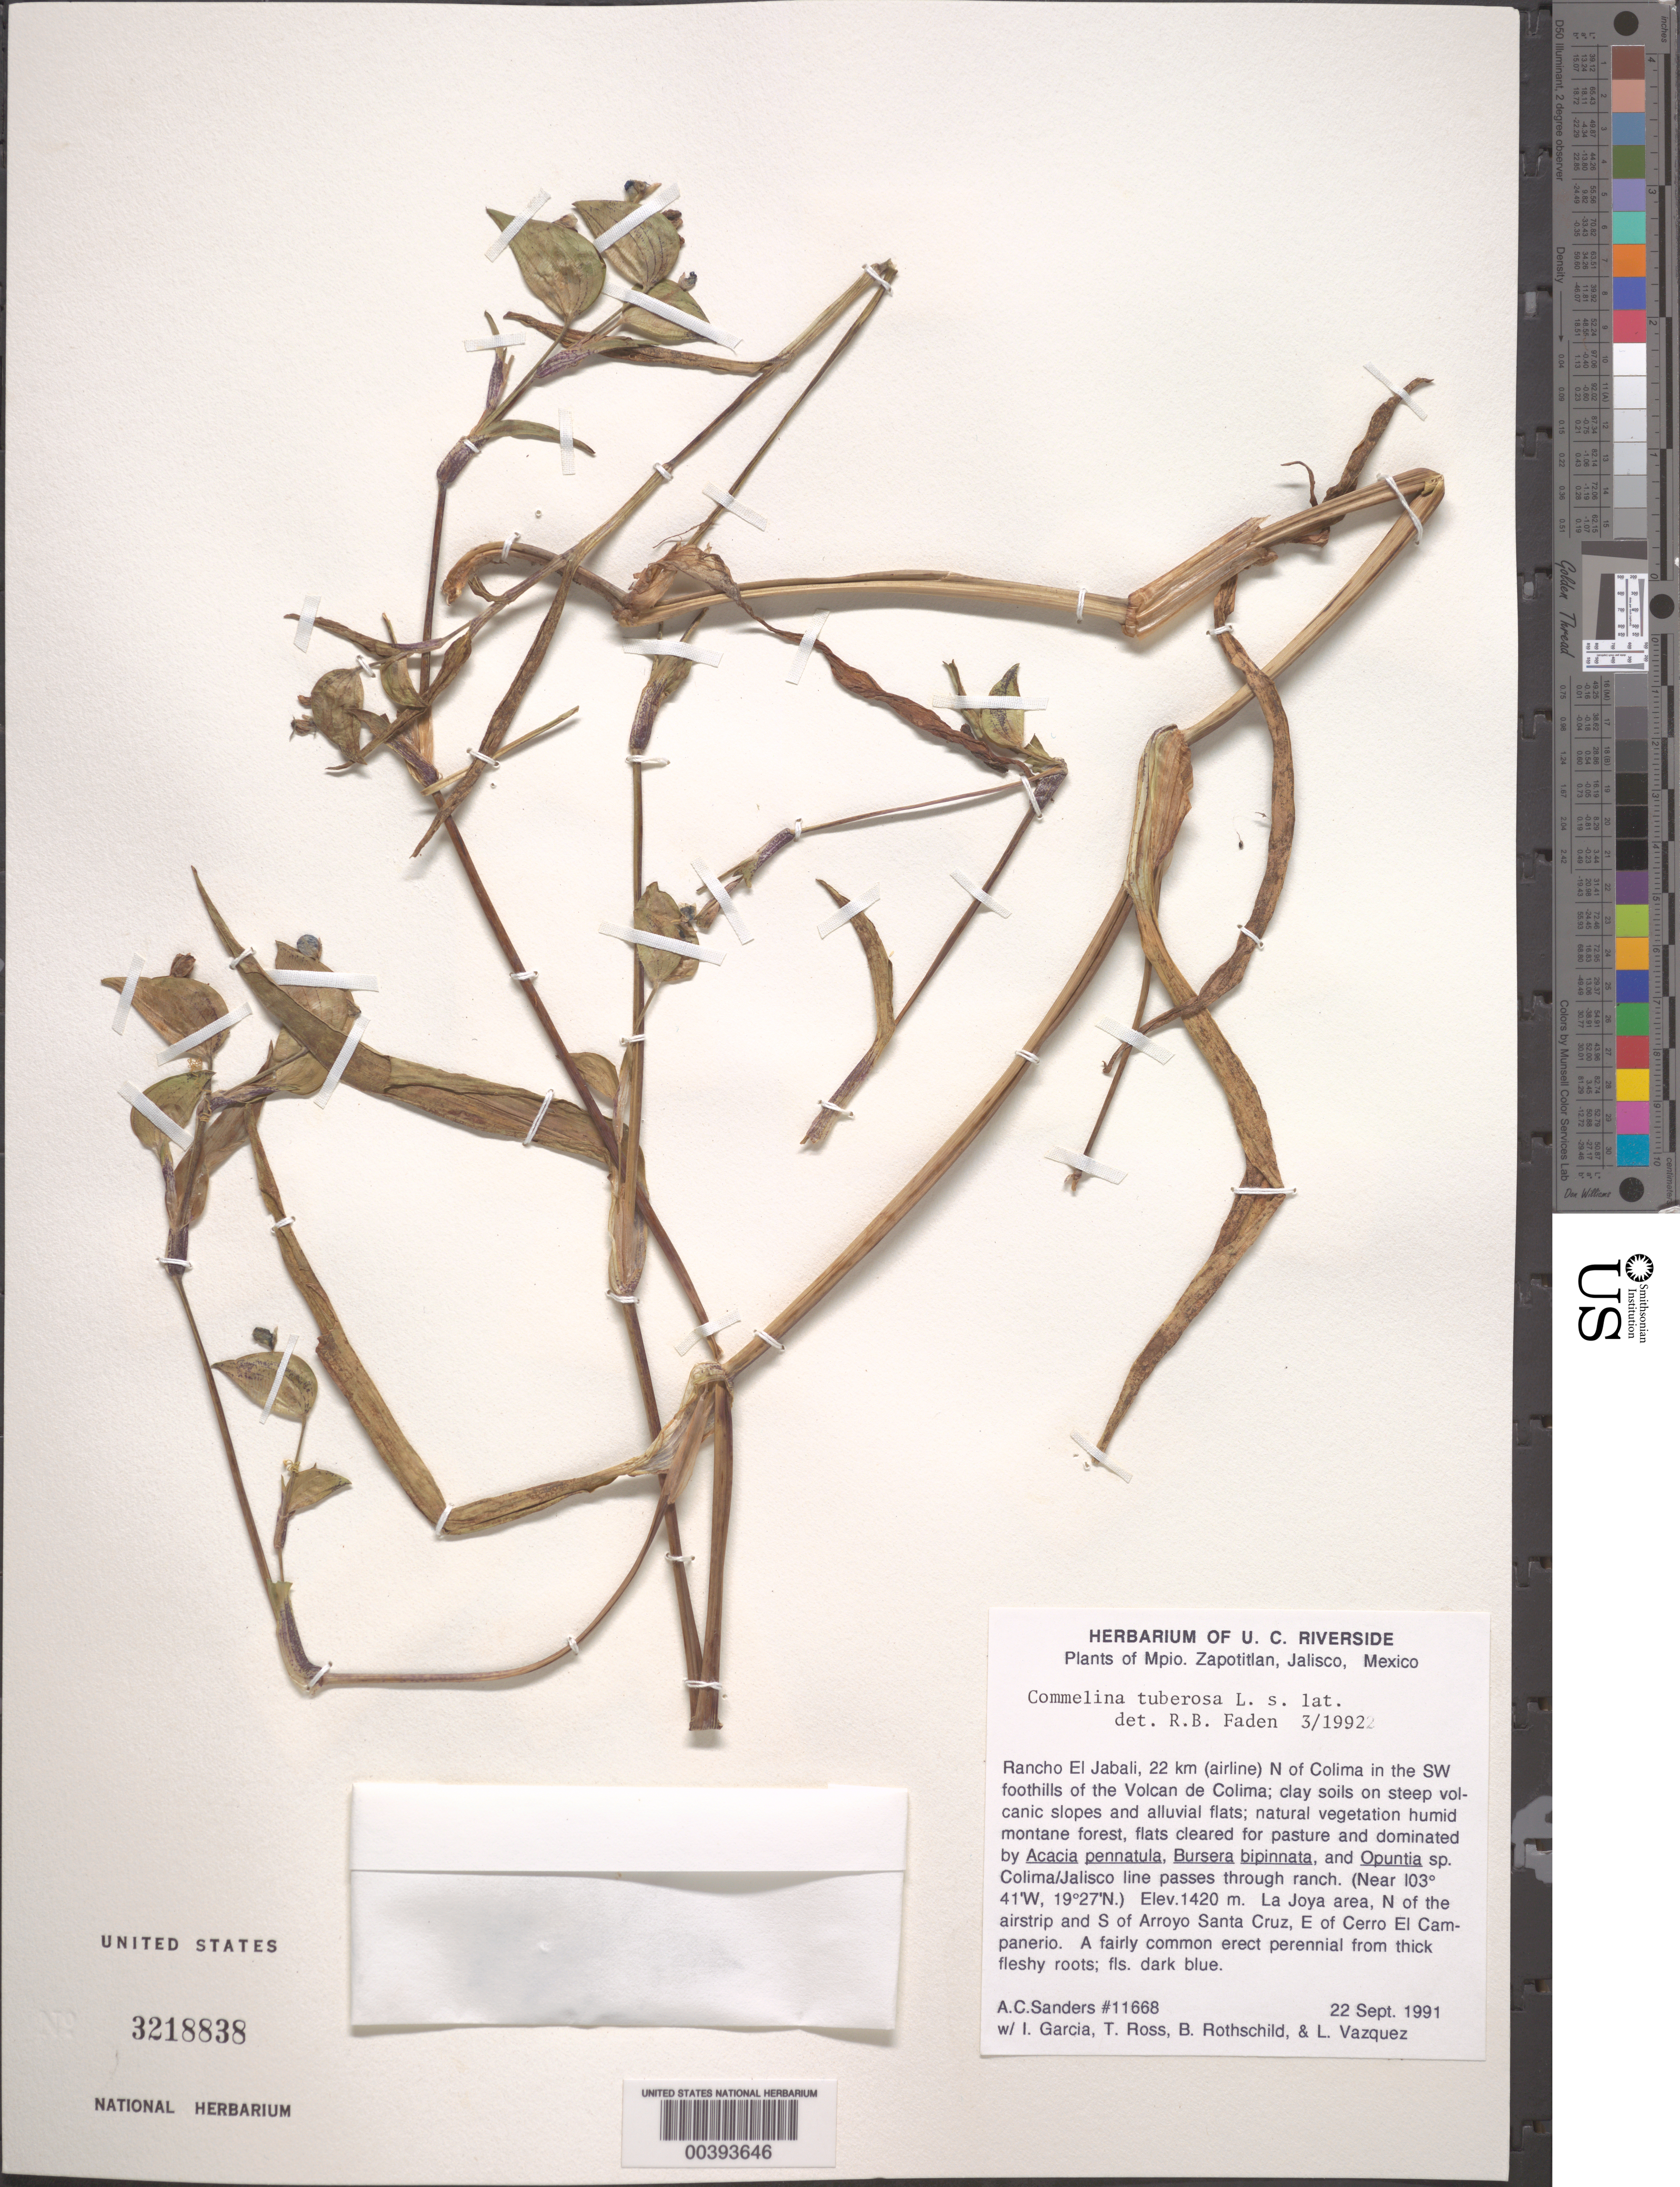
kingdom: Plantae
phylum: Tracheophyta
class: Liliopsida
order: Commelinales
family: Commelinaceae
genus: Commelina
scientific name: Commelina tuberosa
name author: L.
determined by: Faden, Robert B., (US), Smithsonian Institution - National Museum of Natural History (UNITED STATES)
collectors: A. Sanders, I. Garcia, T. Ross, B. Rothschild & L. Vazquez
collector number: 11668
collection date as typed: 22 Sep 1991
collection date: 1991-09-22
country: Mexico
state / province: Jalisco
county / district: Zapotitlán de Vadillo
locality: Zapotitlan Mun., Rancho El Jabali, 22 km N of Colima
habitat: Humid montane forest, flats cleared for pasture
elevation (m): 1420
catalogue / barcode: US 3218838